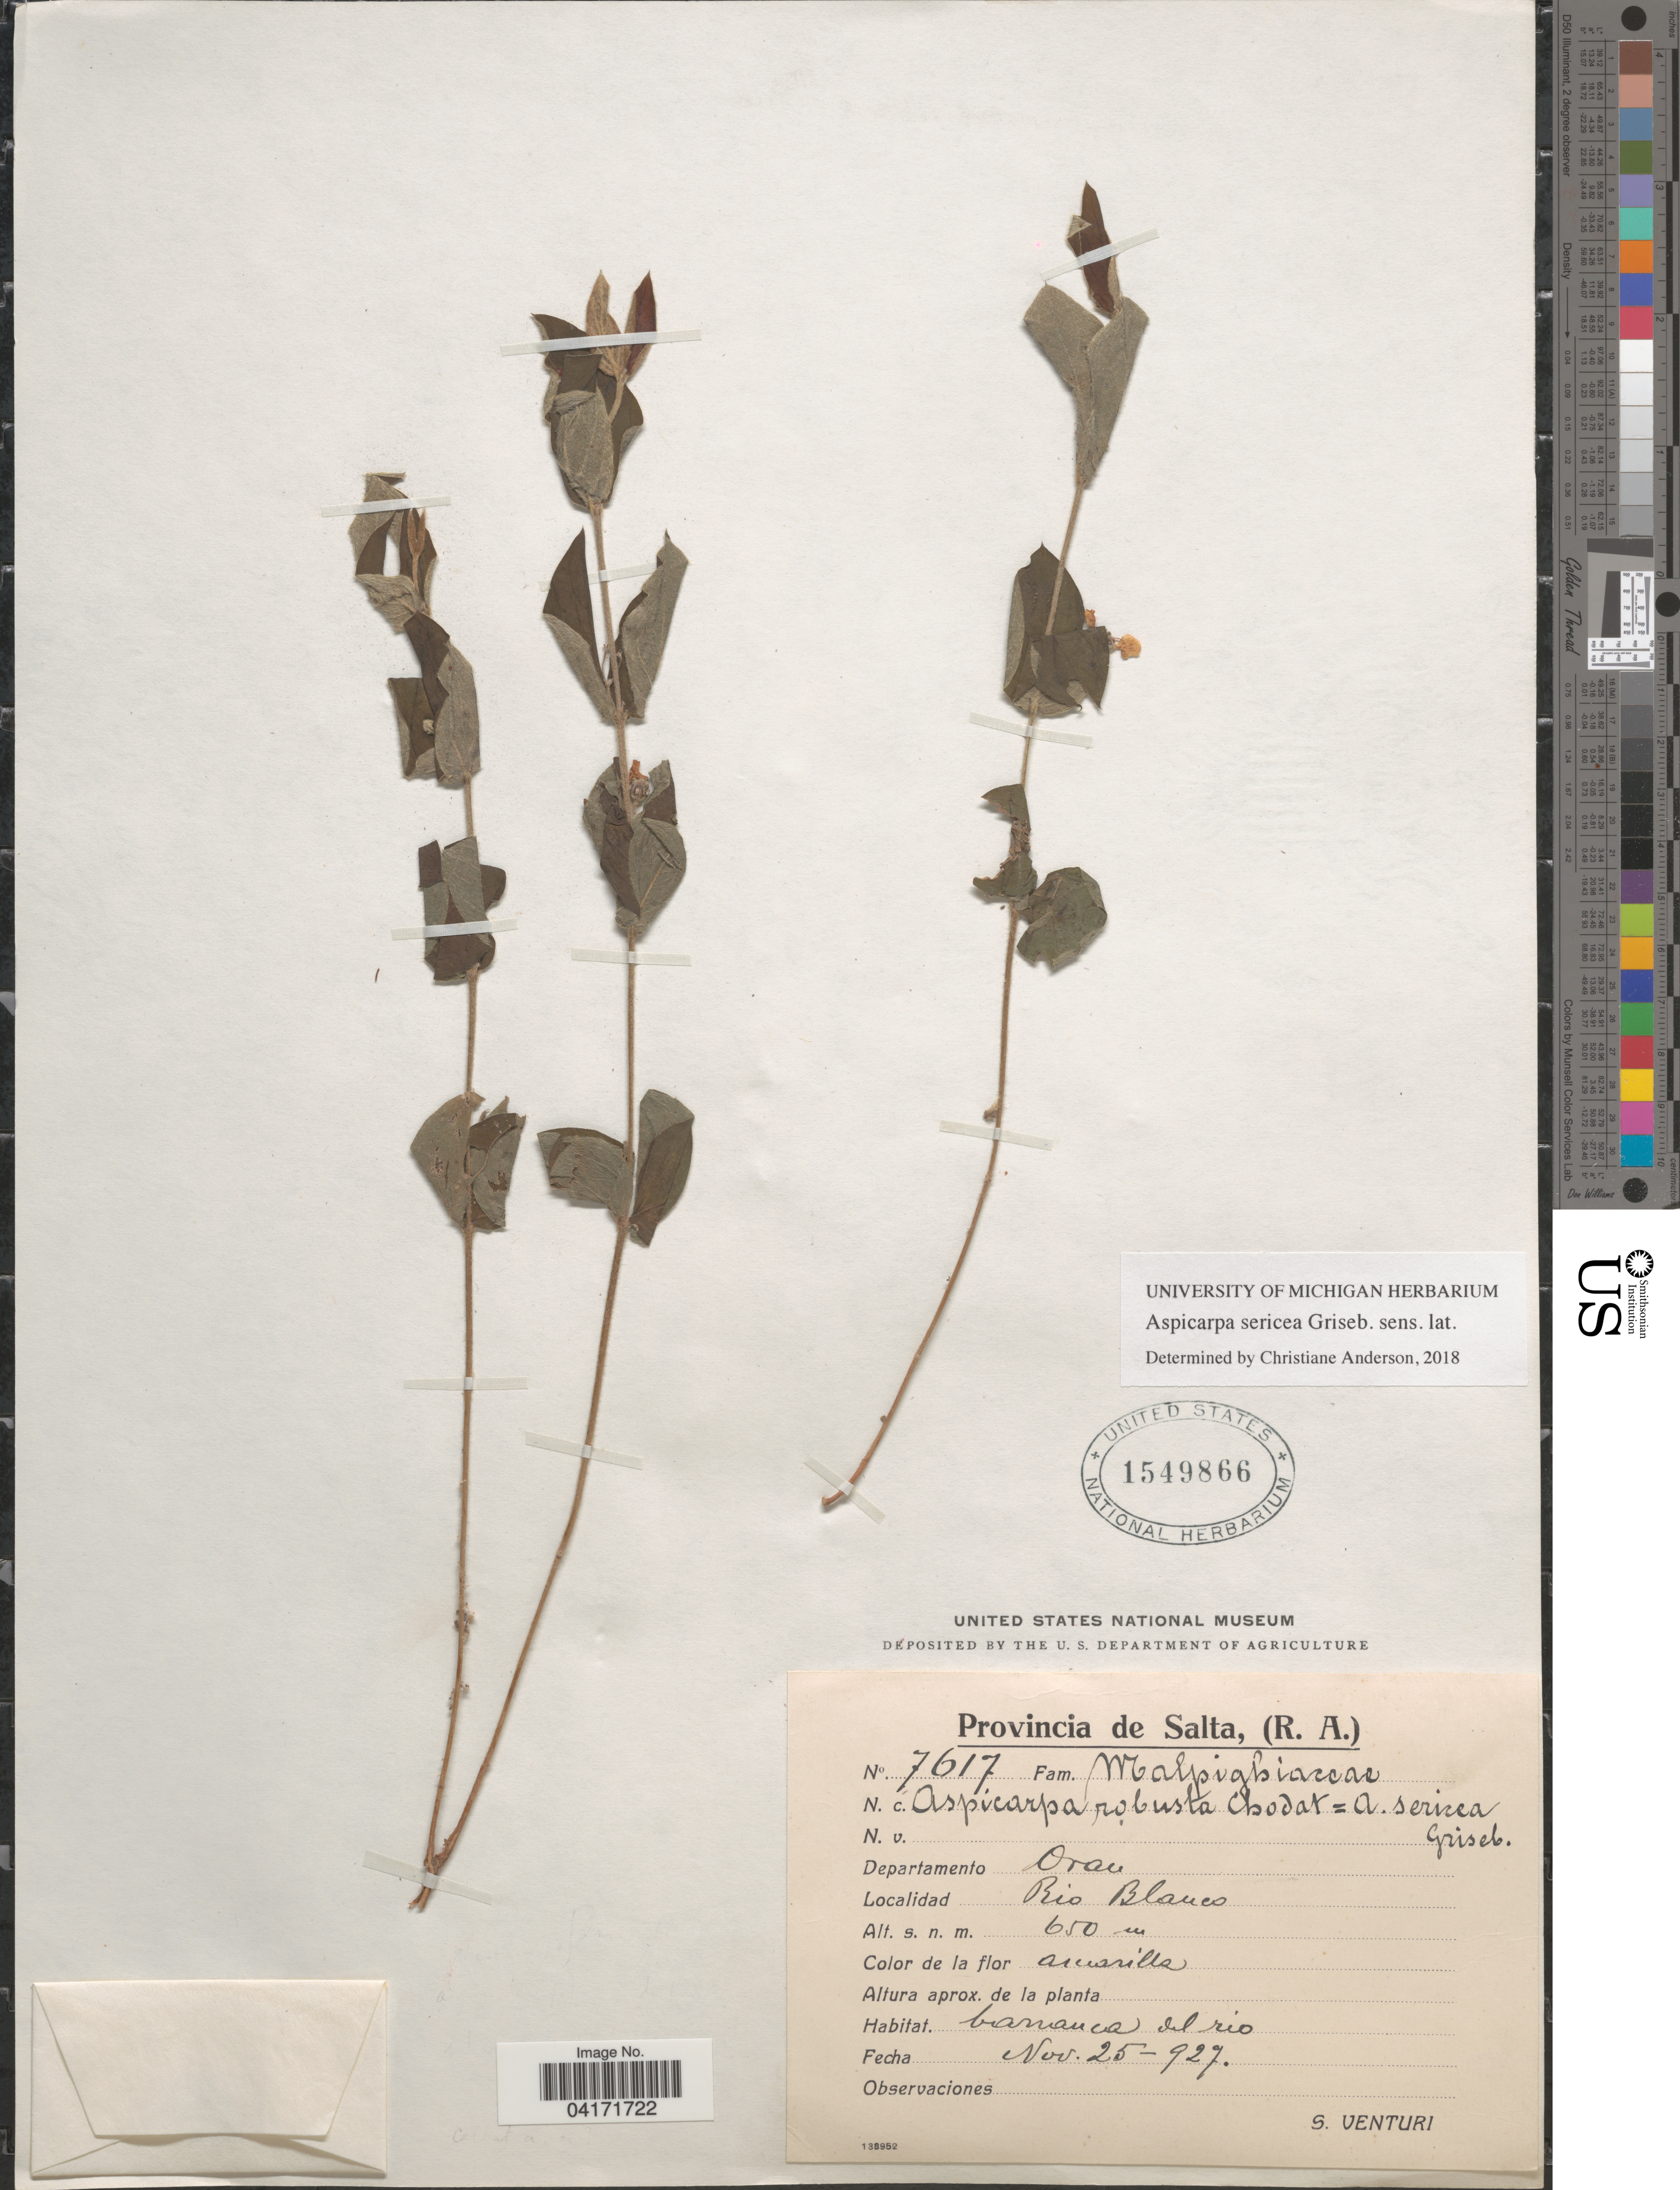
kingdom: Plantae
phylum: Tracheophyta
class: Magnoliopsida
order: Malpighiales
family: Malpighiaceae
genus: Aspicarpa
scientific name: Aspicarpa sericea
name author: Griseb.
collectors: S. Venturi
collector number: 7617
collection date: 1927-11-25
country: Argentina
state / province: Salta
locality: Departamento Oran. Rio Blanco.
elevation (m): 650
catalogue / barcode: US 1549866